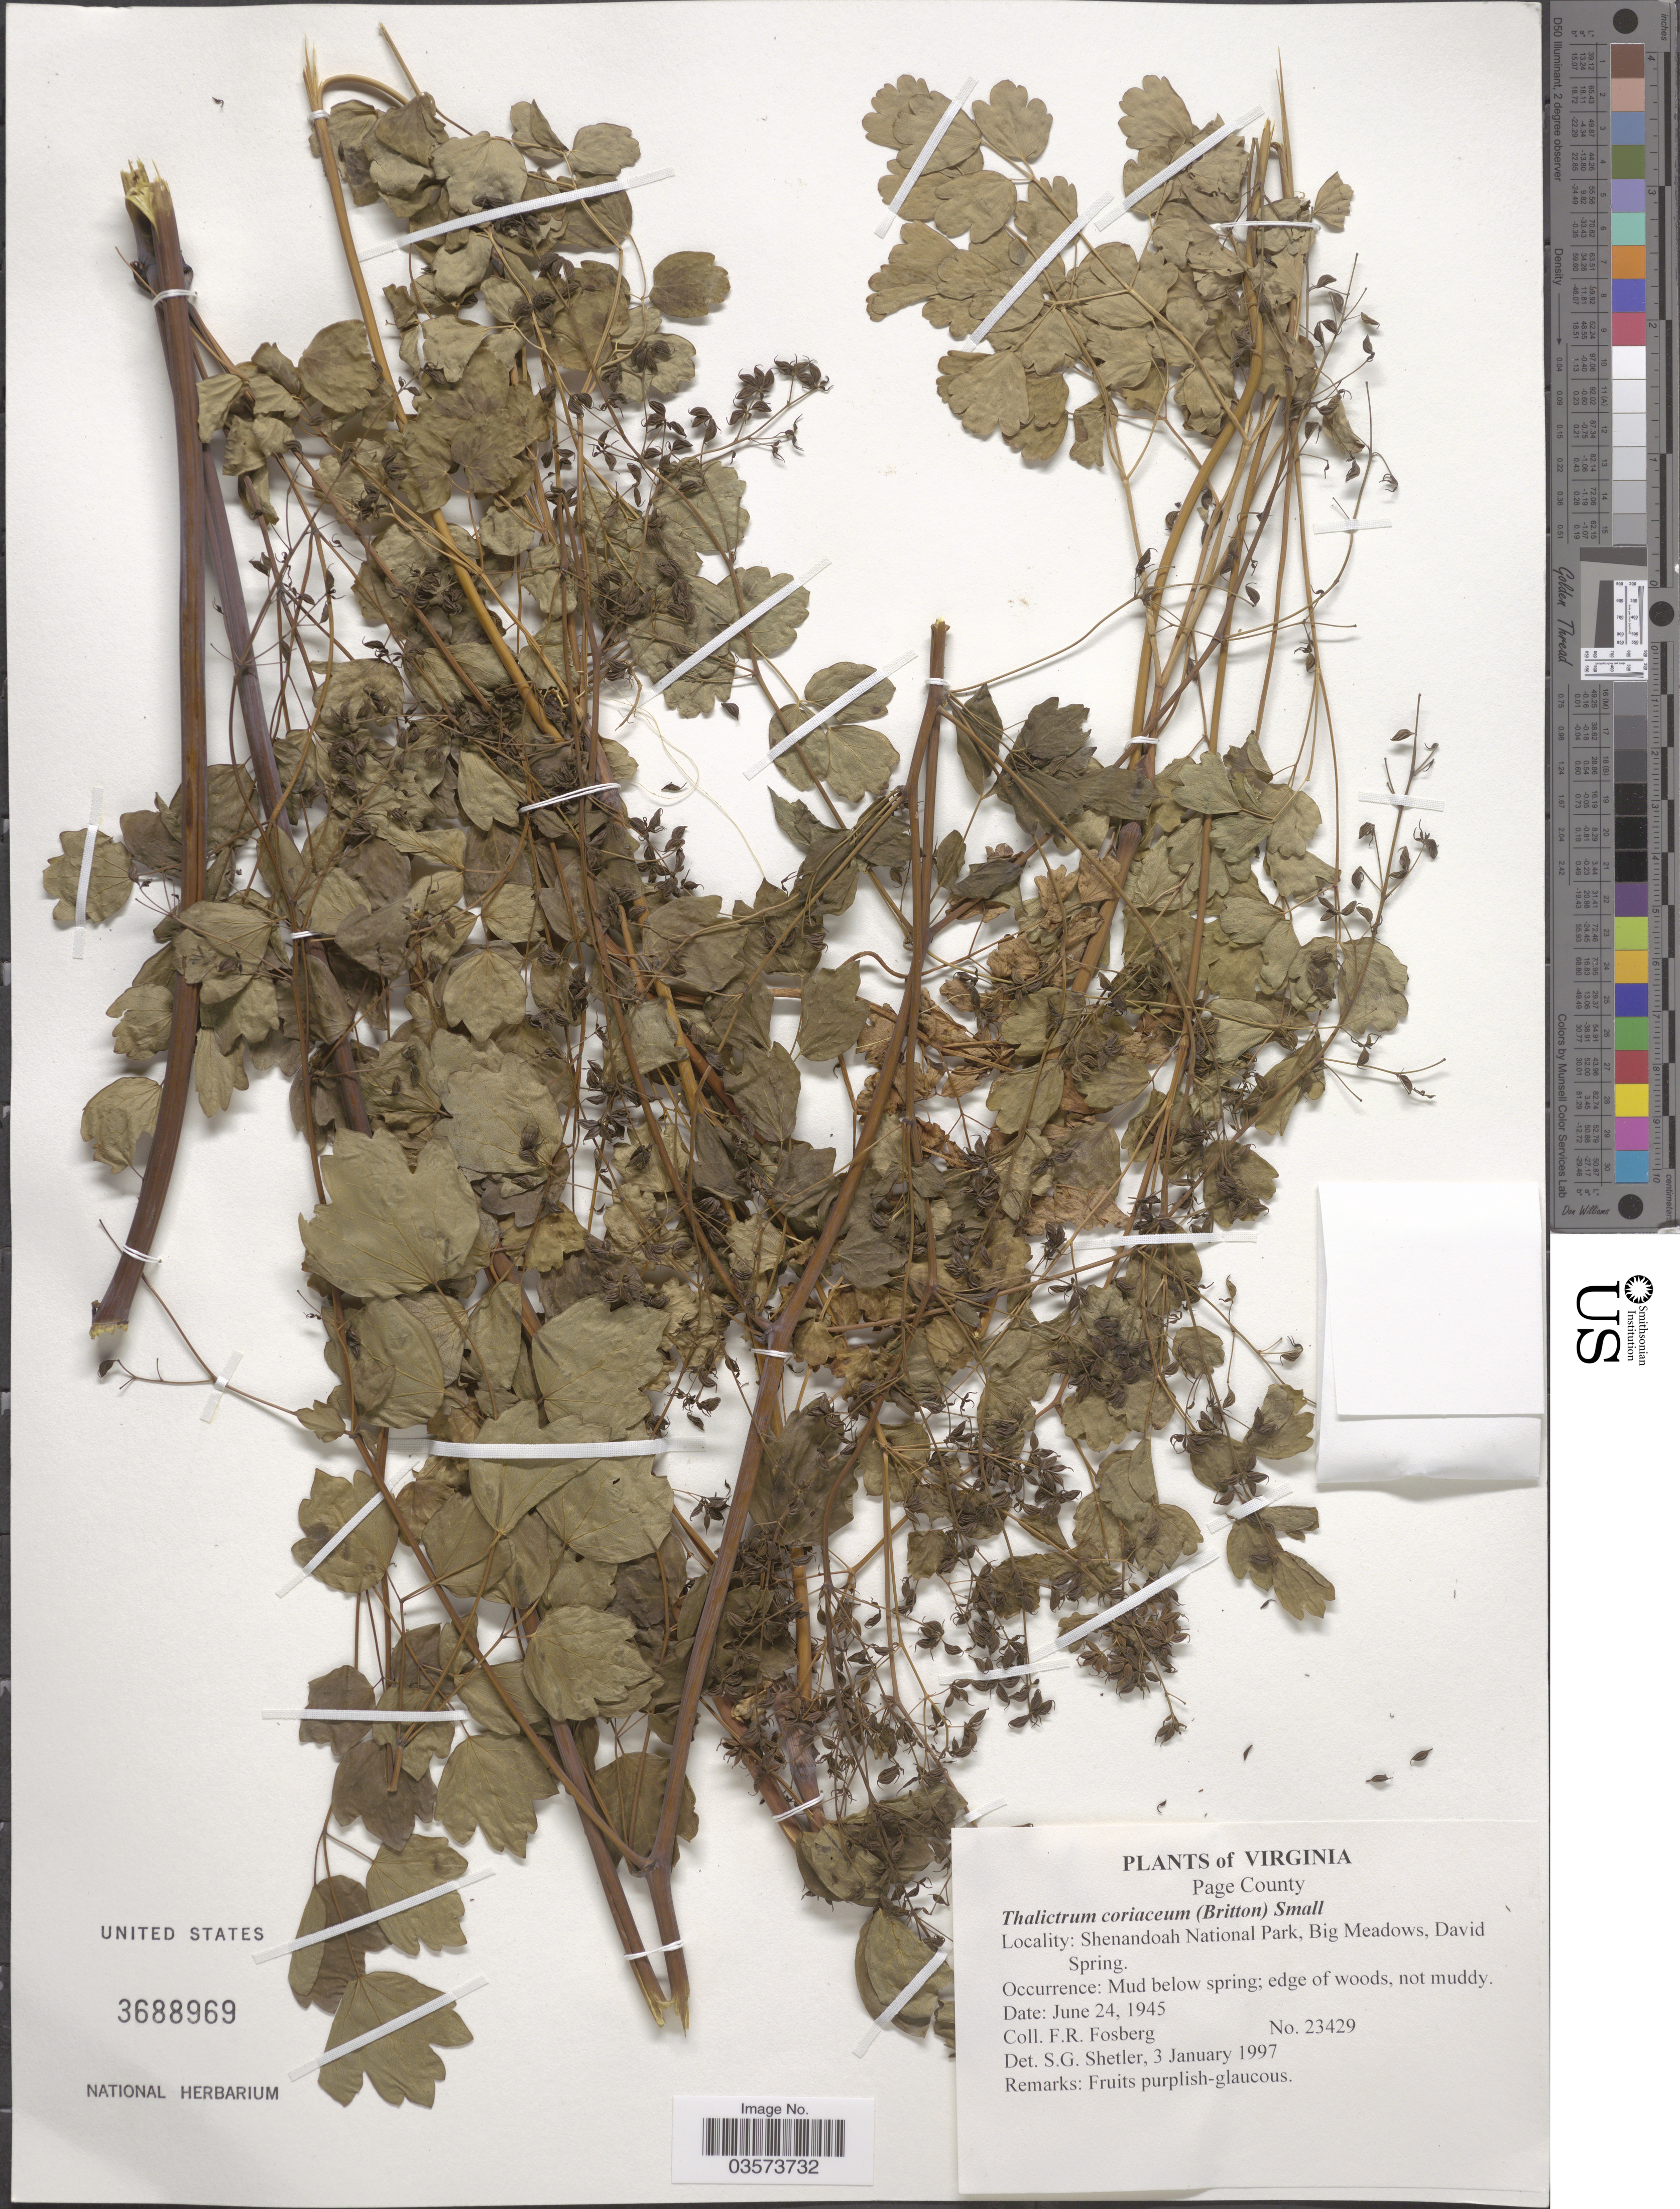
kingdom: Plantae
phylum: Tracheophyta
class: Magnoliopsida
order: Ranunculales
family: Ranunculaceae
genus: Thalictrum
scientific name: Thalictrum coriaceum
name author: (Britton) Small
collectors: F. R. Fosberg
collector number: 23429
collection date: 1945-06-24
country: United States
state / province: Virginia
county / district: Page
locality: Shenandoah National Park, Big Meadows, David Spring.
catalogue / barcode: US 3688969